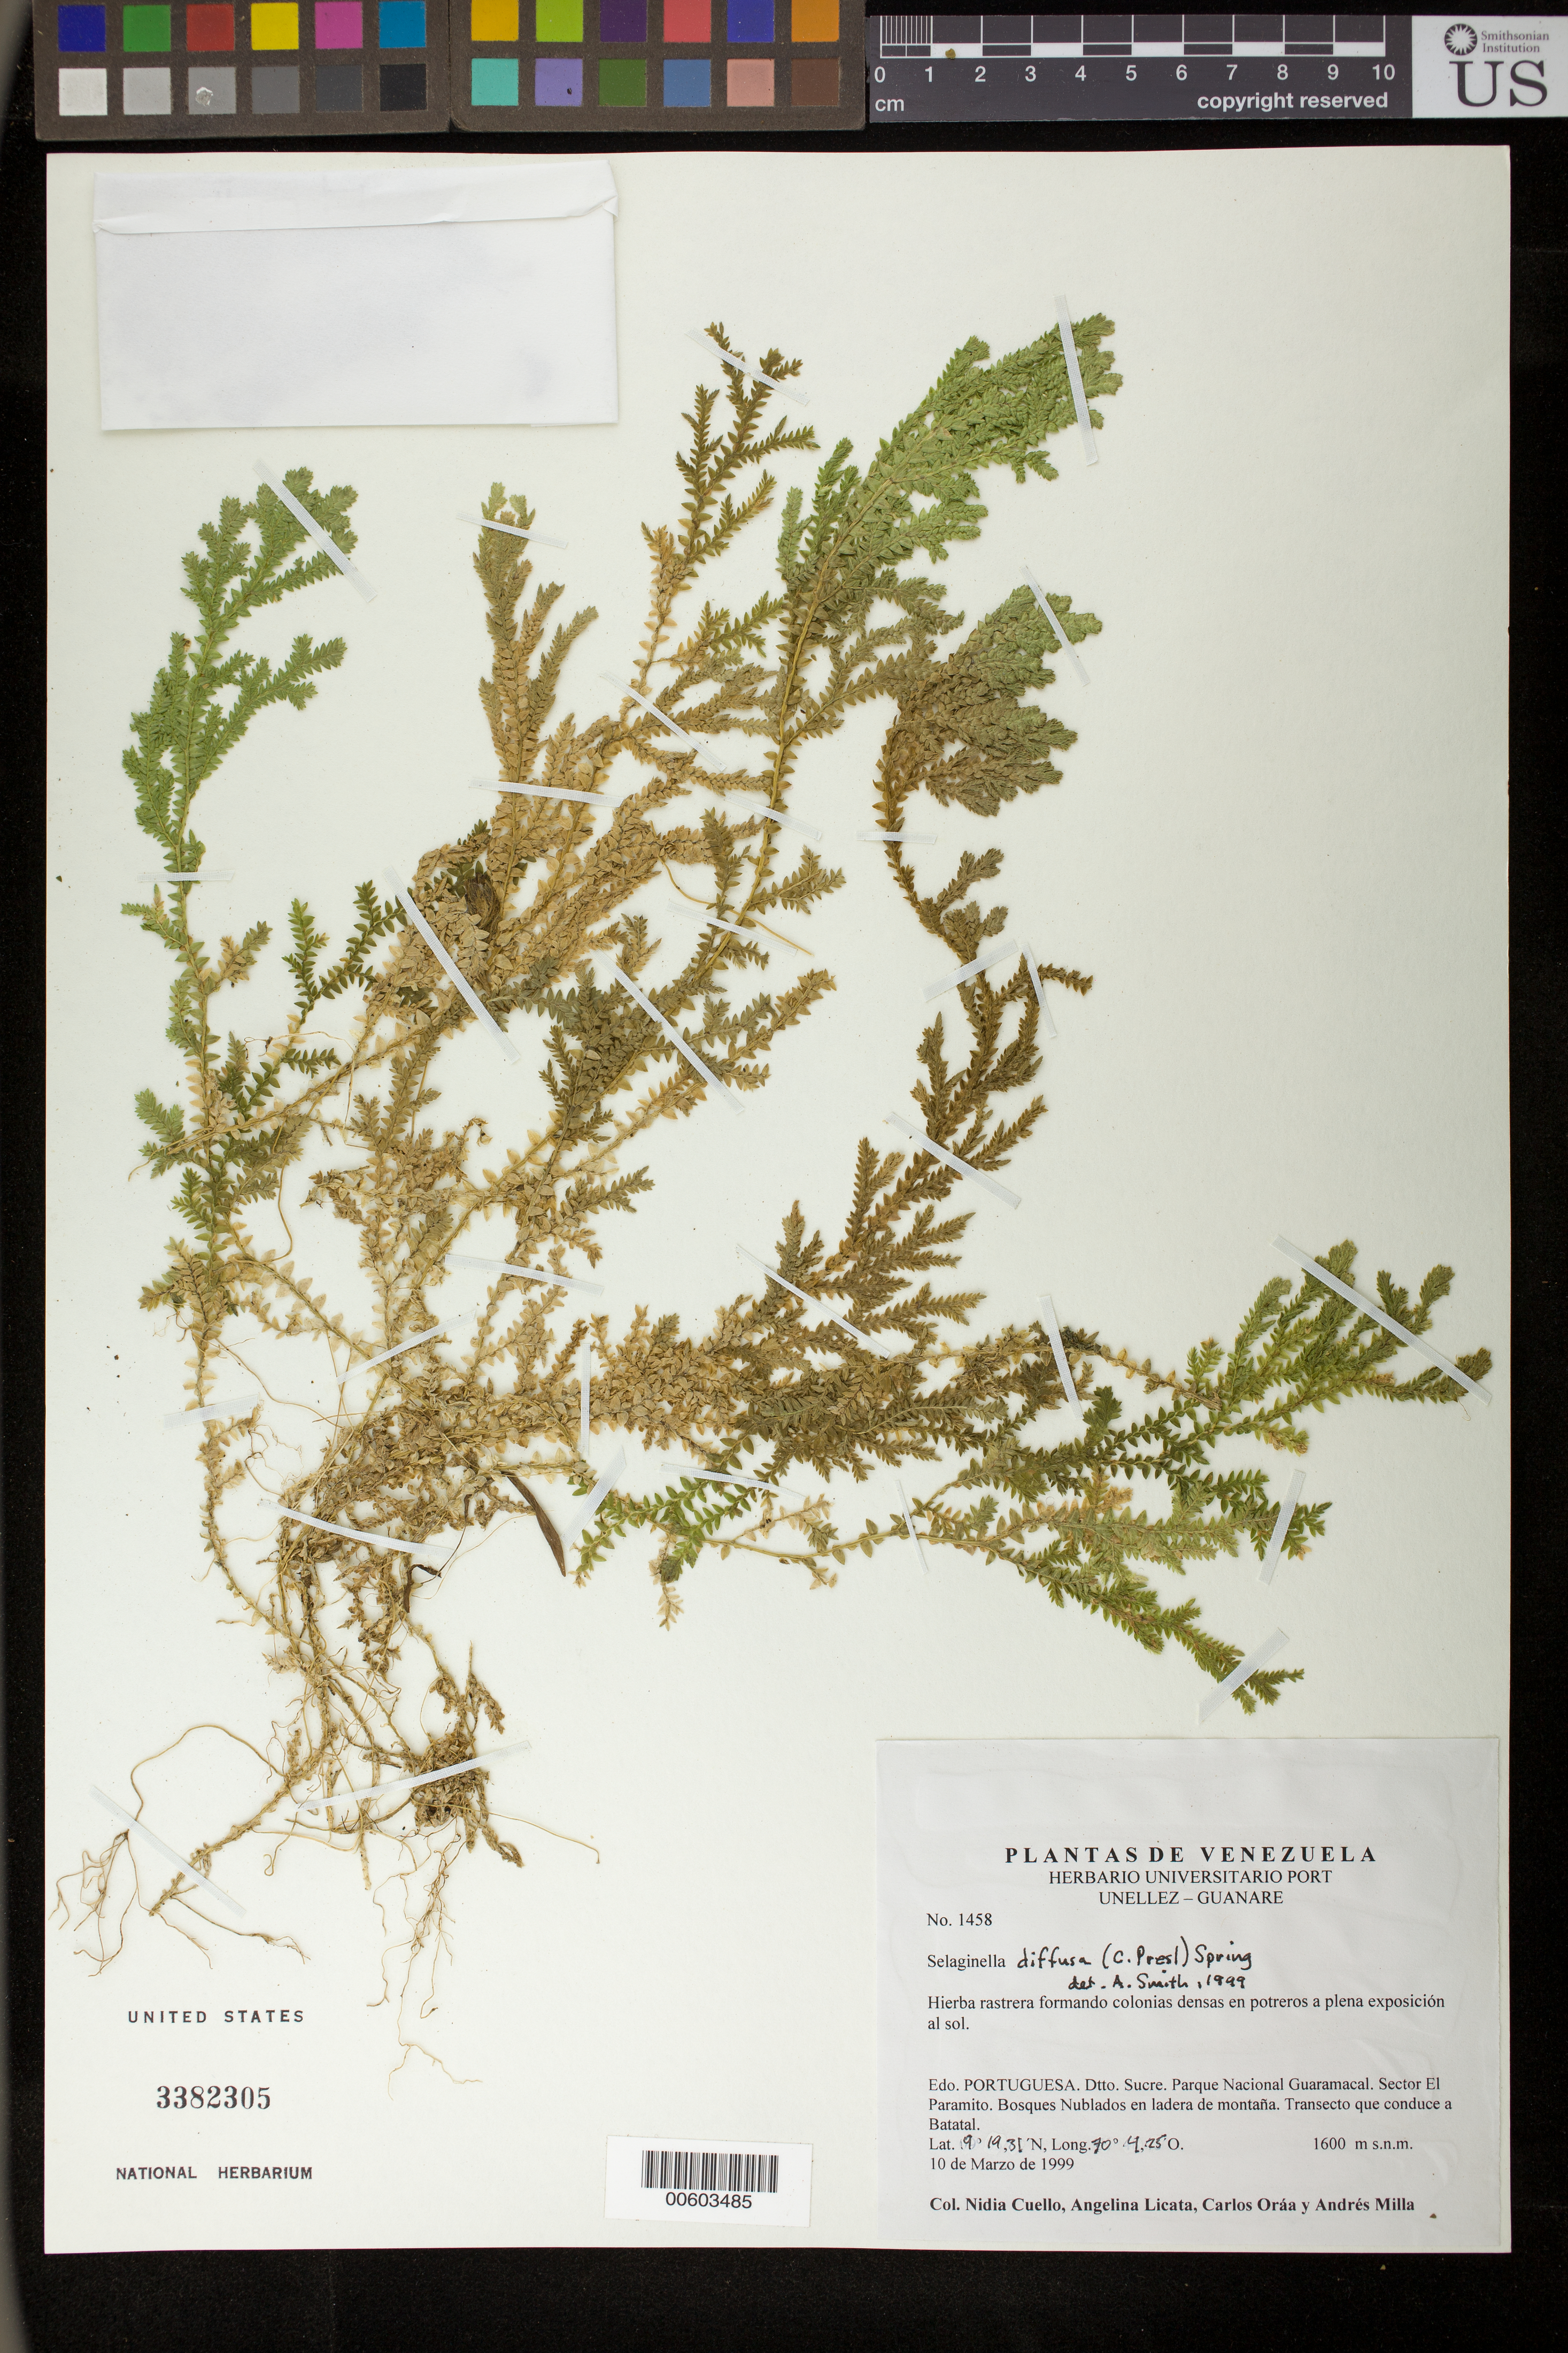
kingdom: Plantae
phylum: Tracheophyta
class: Lycopodiopsida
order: Selaginellales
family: Selaginellaceae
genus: Selaginella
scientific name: Selaginella diffusa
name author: (C. Presl) Spring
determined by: Valdespino, I. A., (PMA), Universidad de Panama (PANAMA)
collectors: N. L. Cuello, A. Licata, C. Oráa & A. Milla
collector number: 1458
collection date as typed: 10 Mar 1999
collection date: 1999-03-10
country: Venezuela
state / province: Portuguesa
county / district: Sucre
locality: Parque Nacional Guaramacal. Sector El Paramito, transecto que conduce a Batatal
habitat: Bosques nublados en ladera de montaña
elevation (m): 1600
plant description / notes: PORT, US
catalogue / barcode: US 3382305